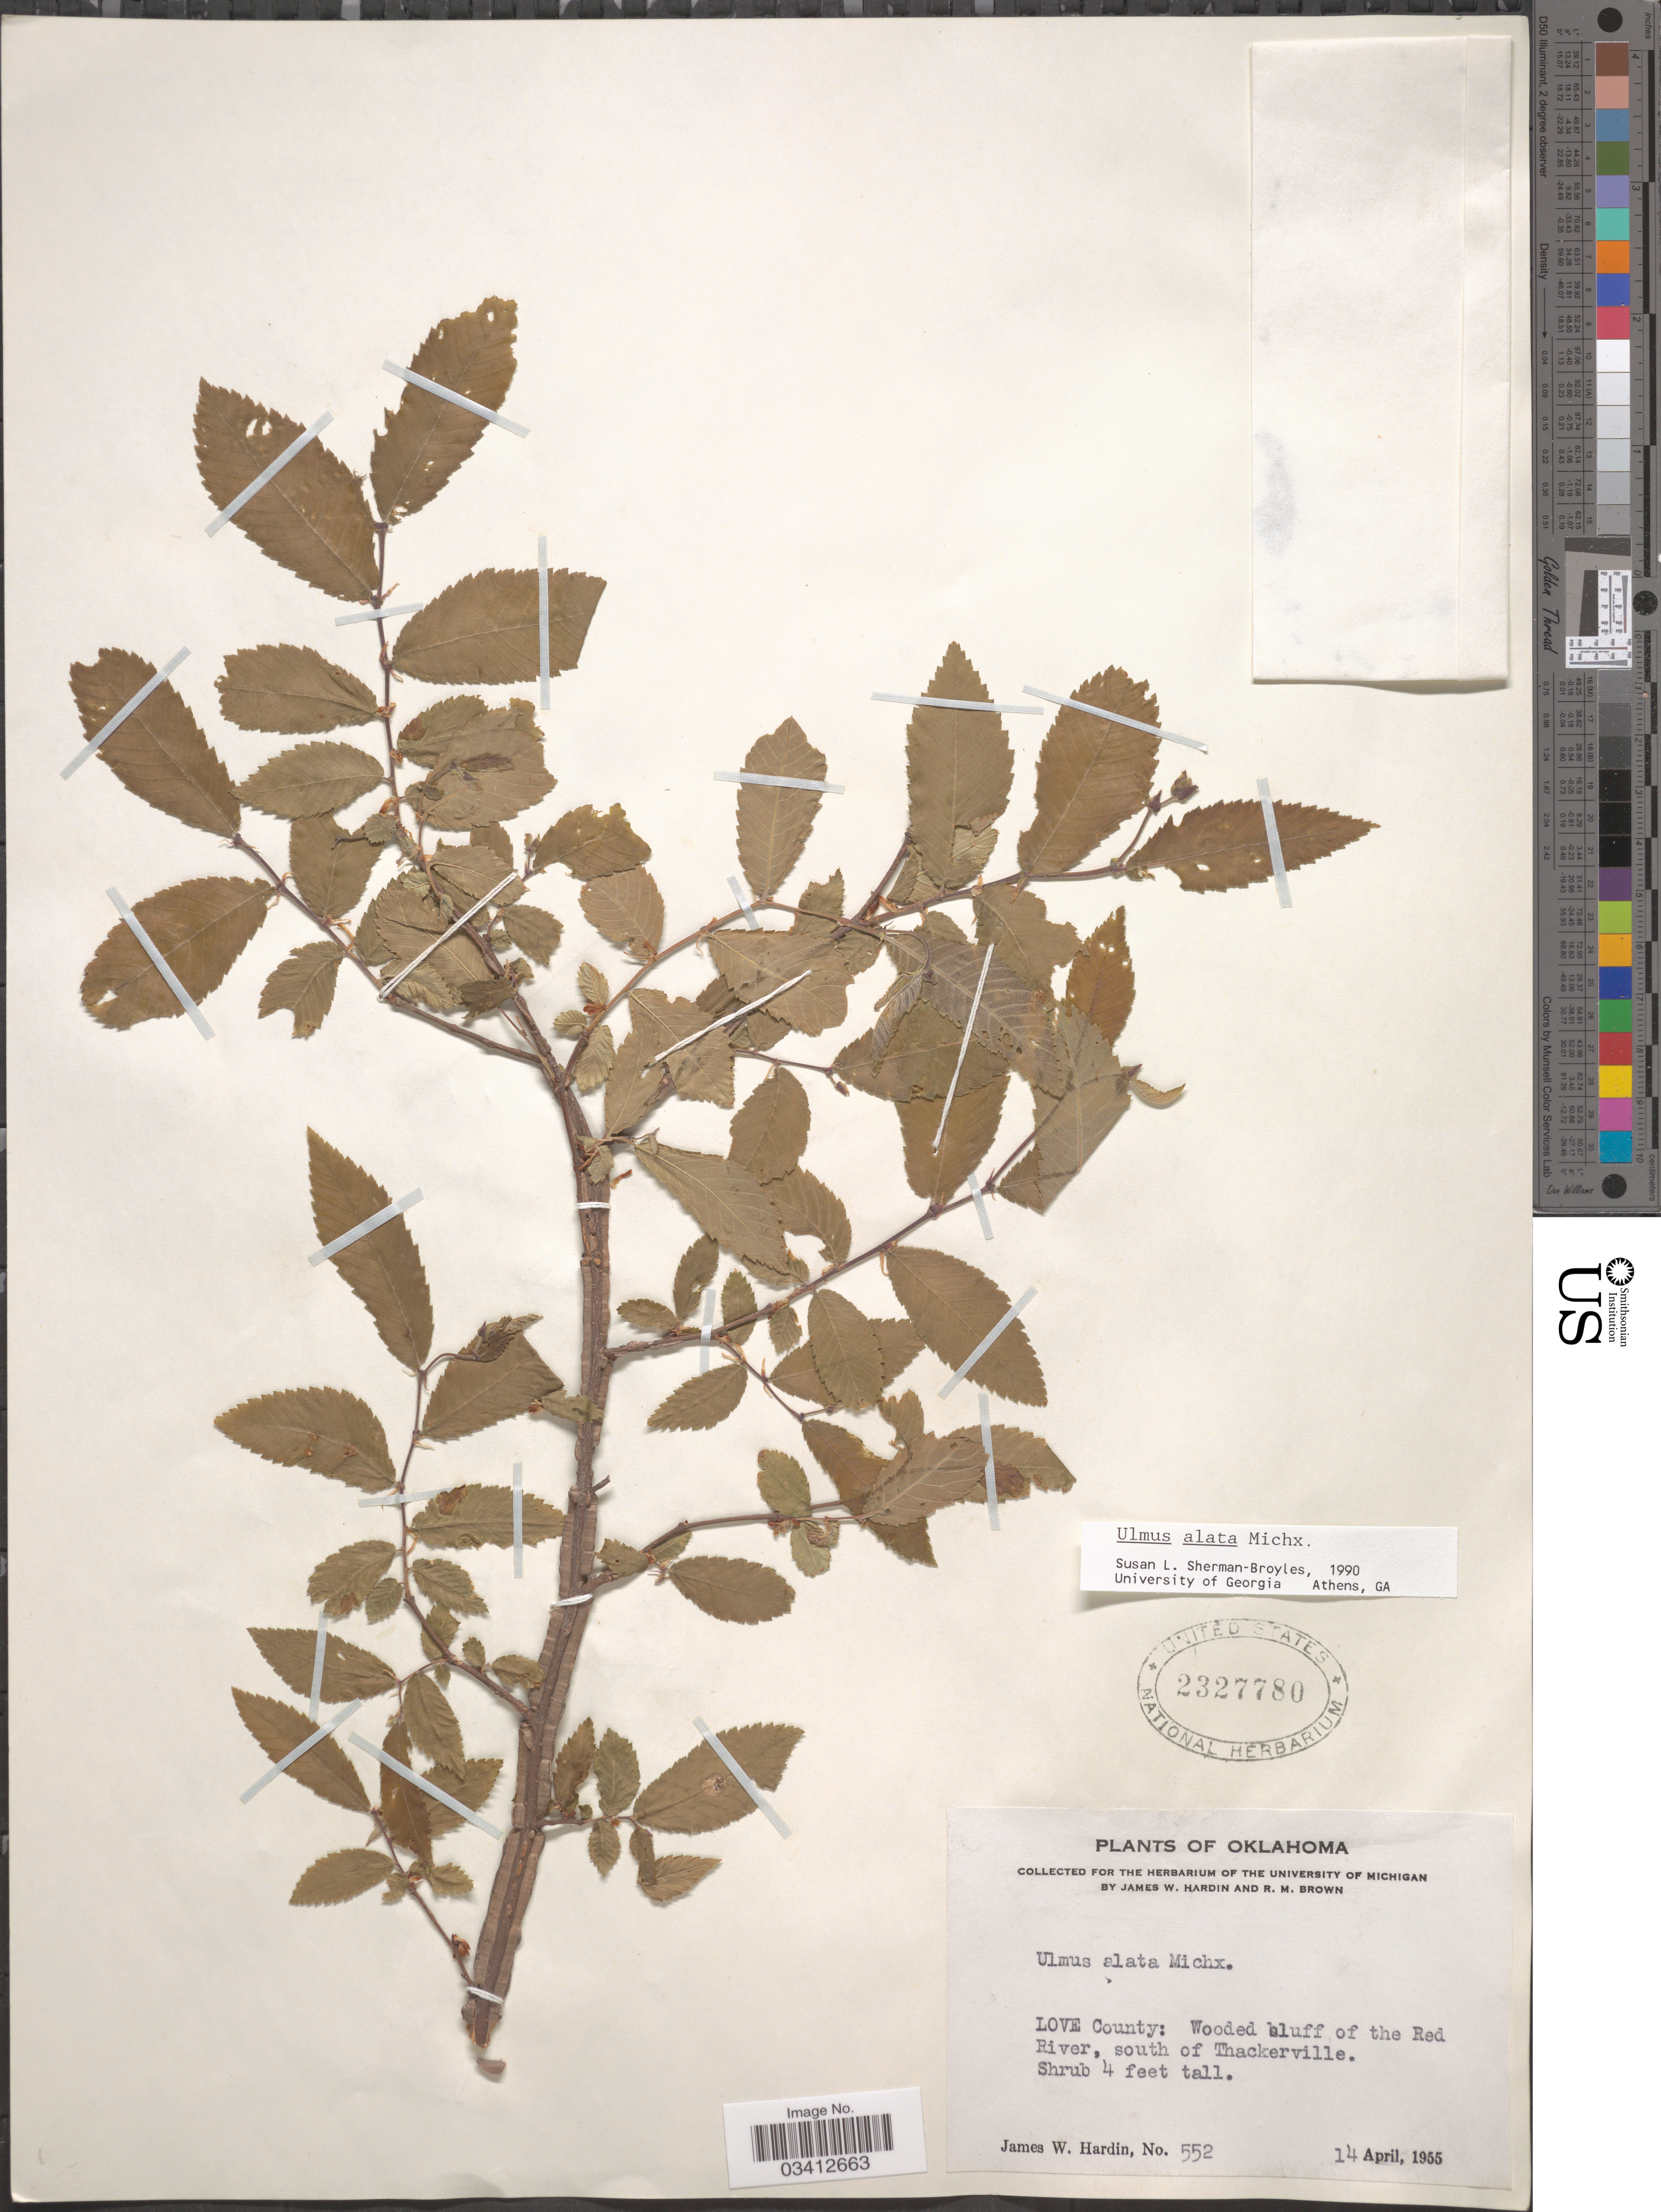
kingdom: Plantae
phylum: Tracheophyta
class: Magnoliopsida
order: Rosales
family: Ulmaceae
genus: Ulmus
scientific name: Ulmus alata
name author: Michx.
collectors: J. W. Hardin & R. Brown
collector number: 552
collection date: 1955-04-14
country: United States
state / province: Oklahoma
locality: Love County: Wooded bluff of the Red River, south of Thackerville.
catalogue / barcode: US 2327780